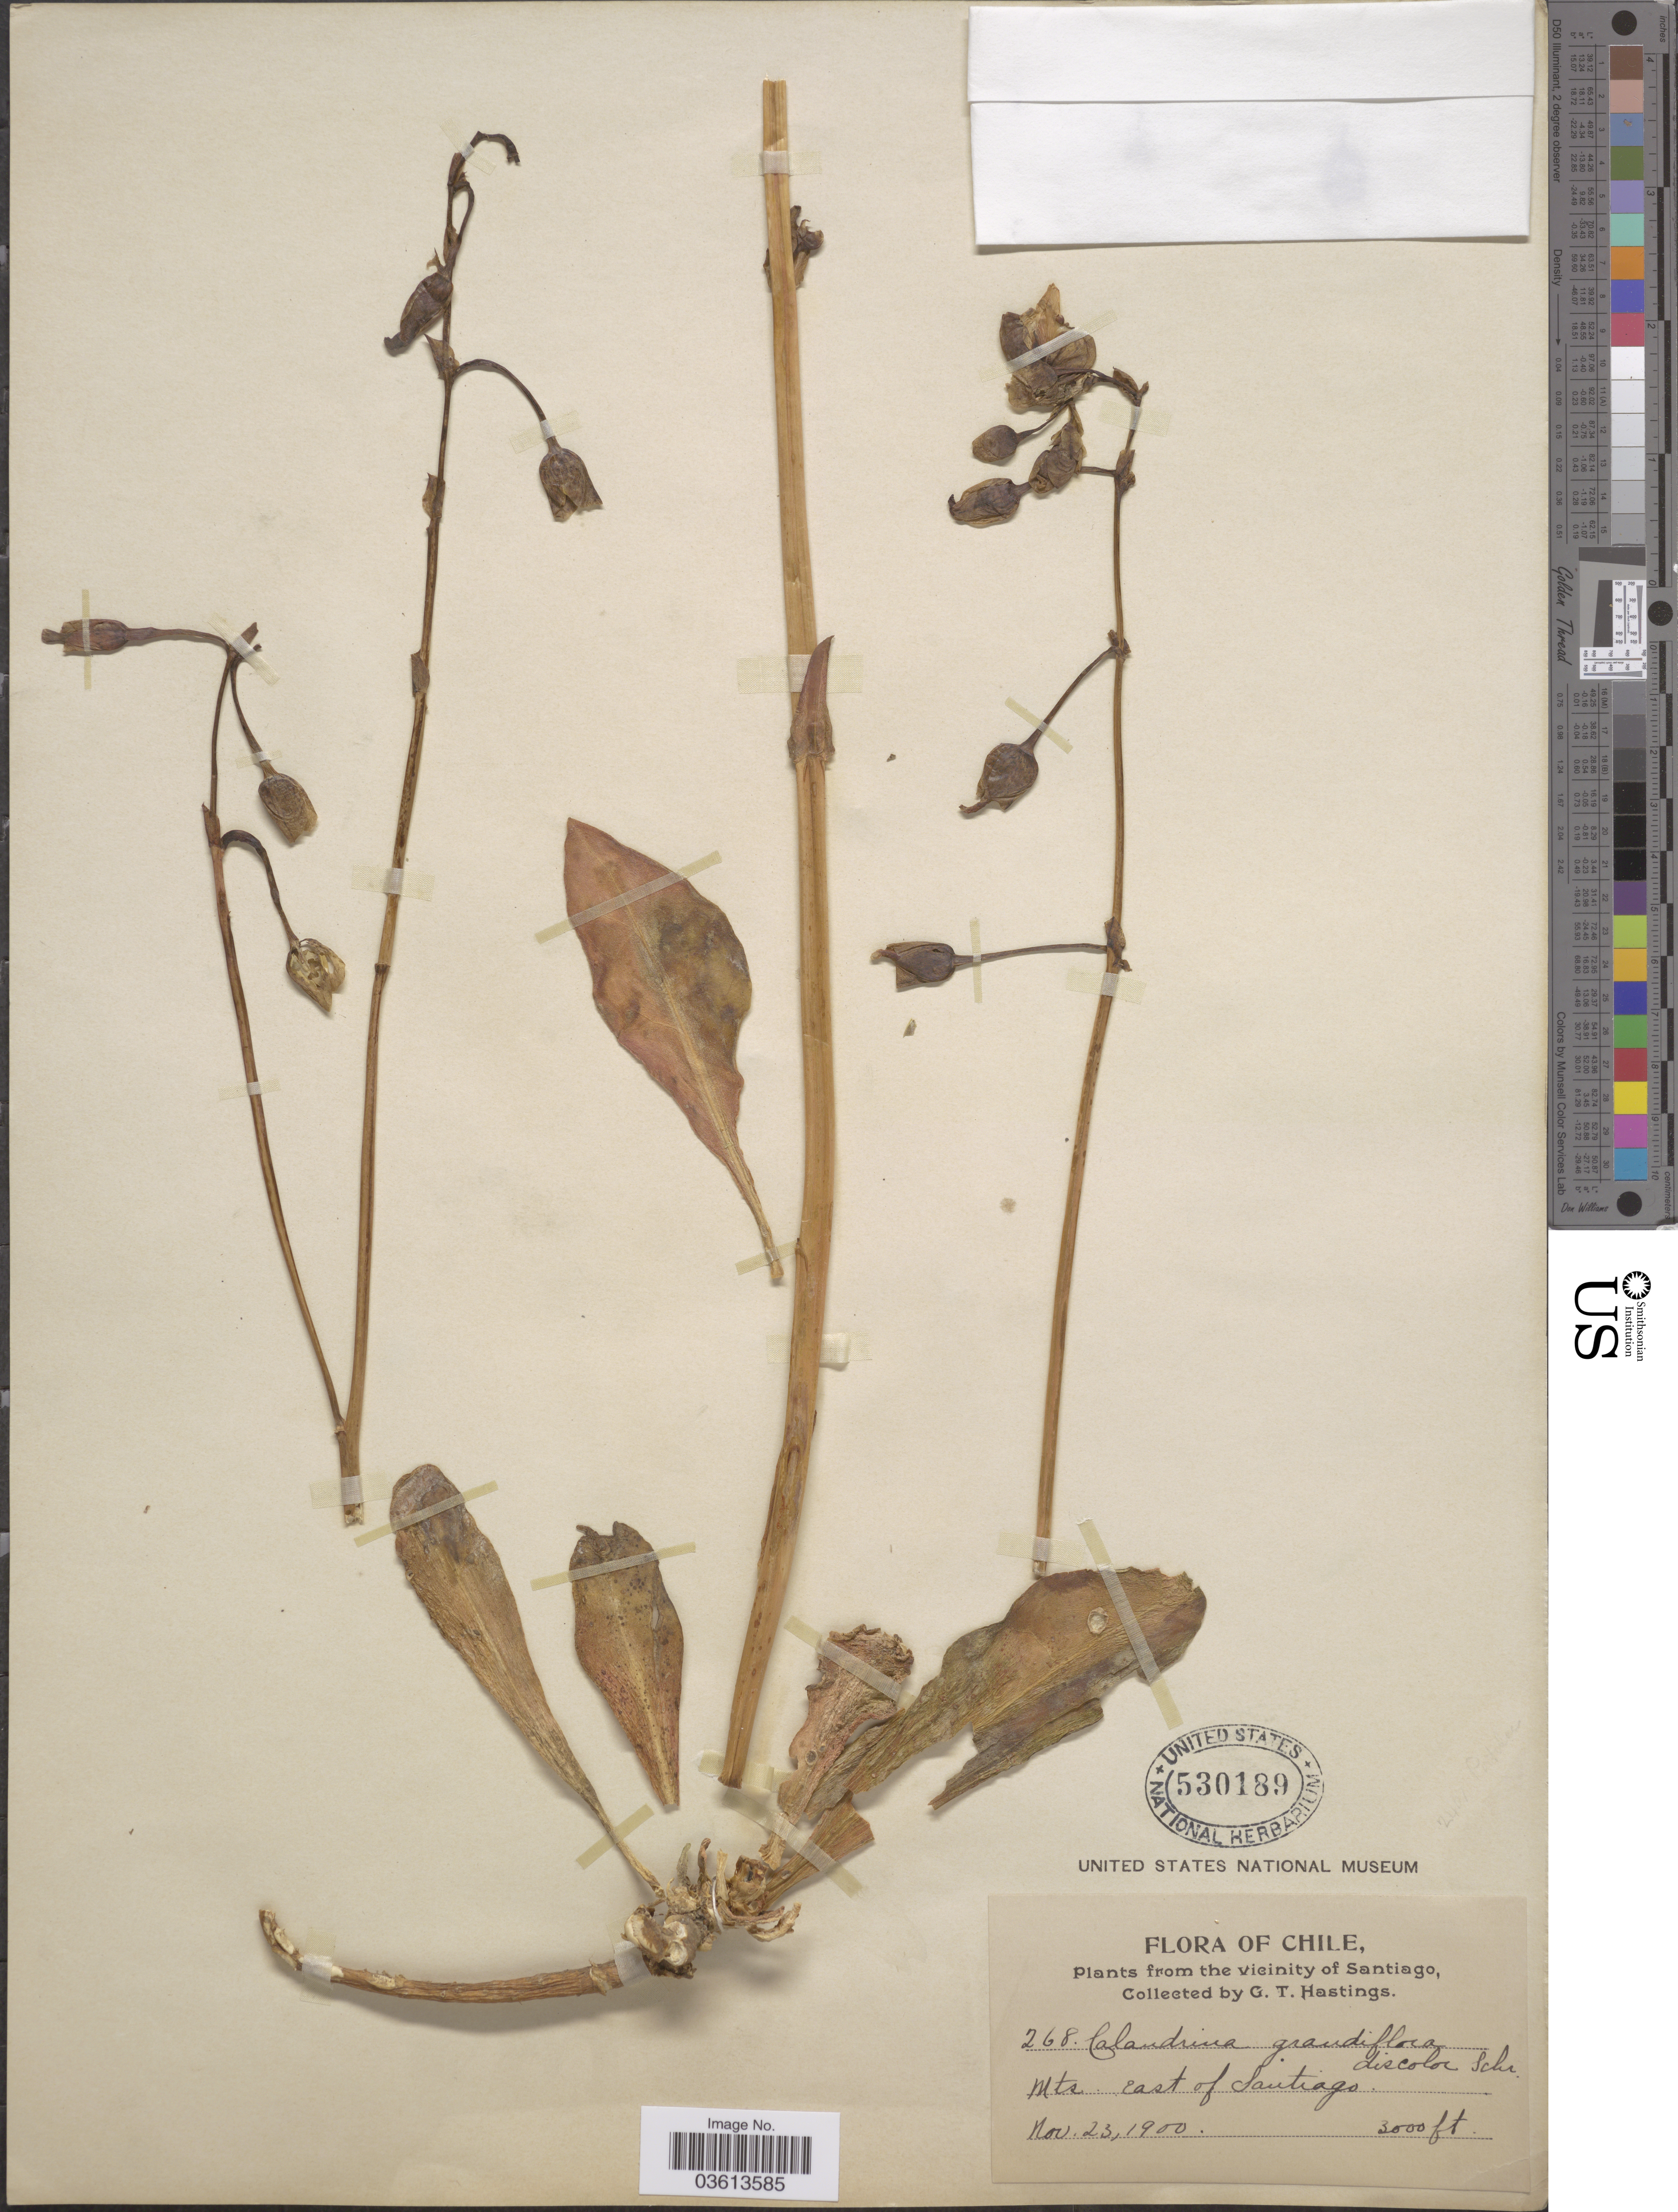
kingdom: Plantae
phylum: Tracheophyta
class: Magnoliopsida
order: Caryophyllales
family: Montiaceae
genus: Cistanthe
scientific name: Cistanthe grandiflora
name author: (Lindl.) Schltdl.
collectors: G. Hastings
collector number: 268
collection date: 1900-11-23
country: Chile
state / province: Región Metropolitana (RM)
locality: The vicinity of Santiago. Mts. East of Santiago.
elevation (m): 914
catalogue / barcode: US 530189